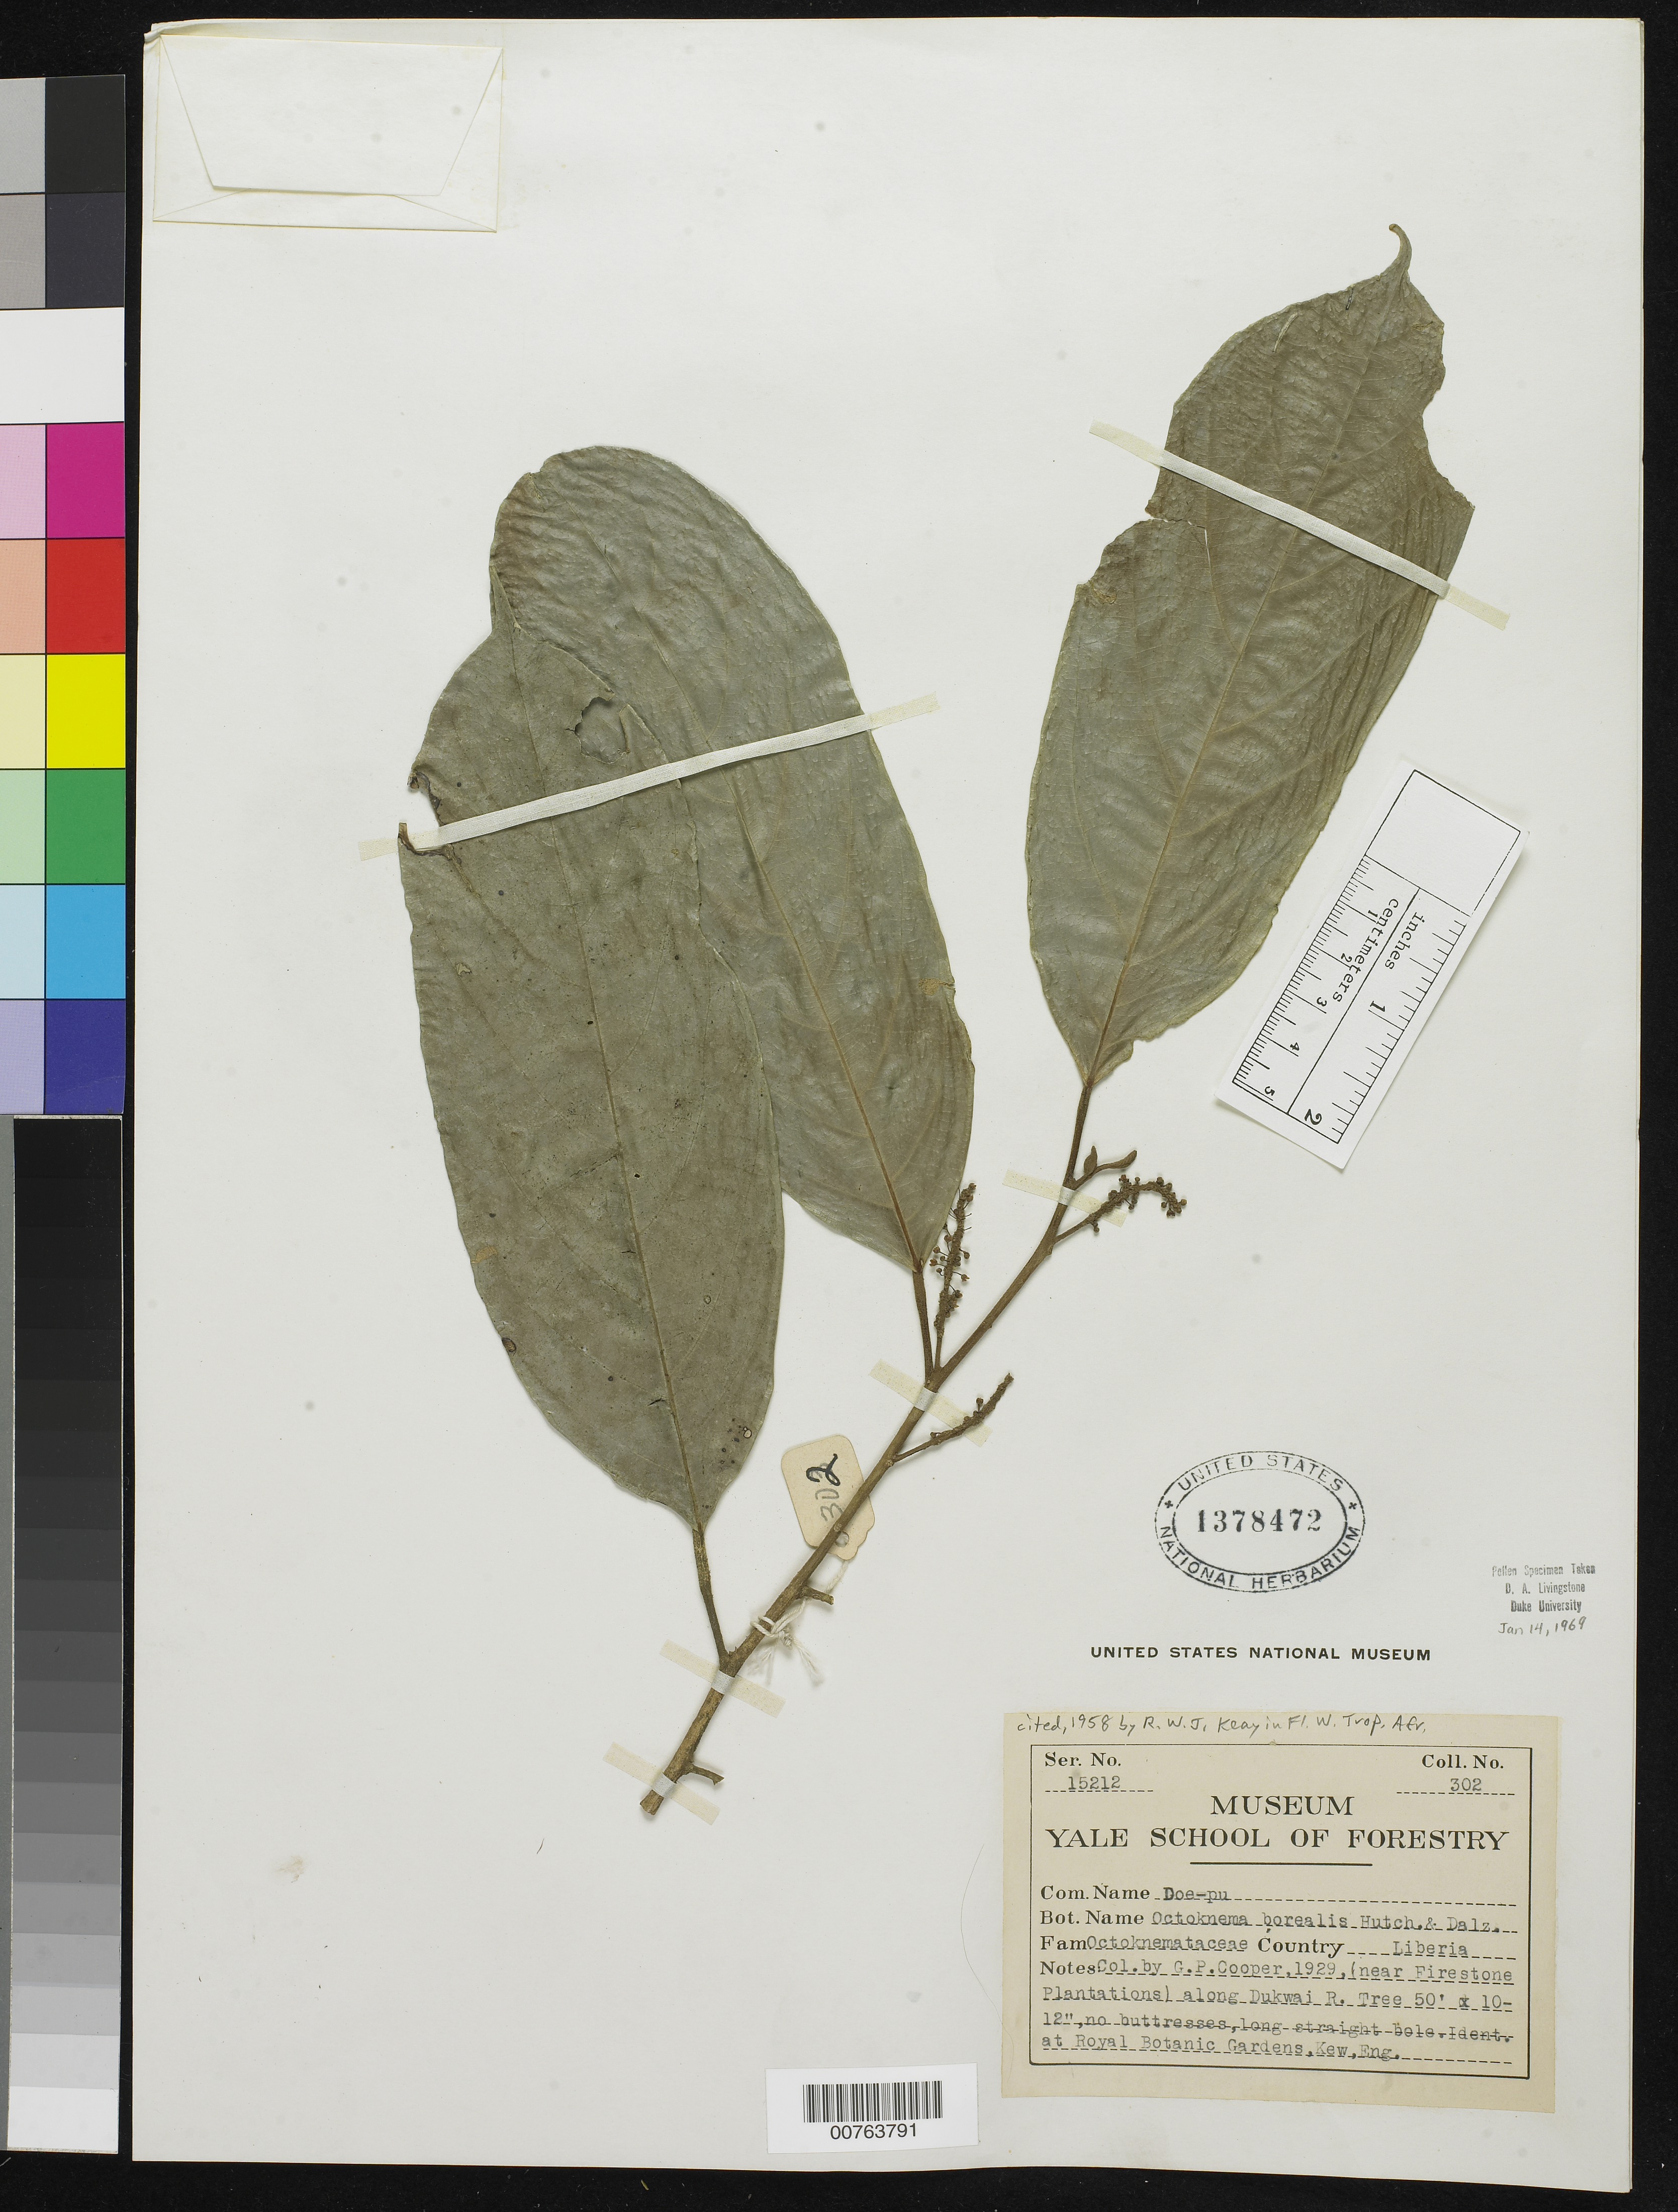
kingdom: Plantae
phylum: Tracheophyta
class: Magnoliopsida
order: Santalales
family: Octoknemaceae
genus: Octoknema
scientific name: Octoknema borealis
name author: Hutch. & Dalziel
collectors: G. Cooper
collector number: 302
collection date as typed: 1929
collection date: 1929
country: Liberia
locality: (near Firestone Plantations) along Dukwai River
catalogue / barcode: US 1378472